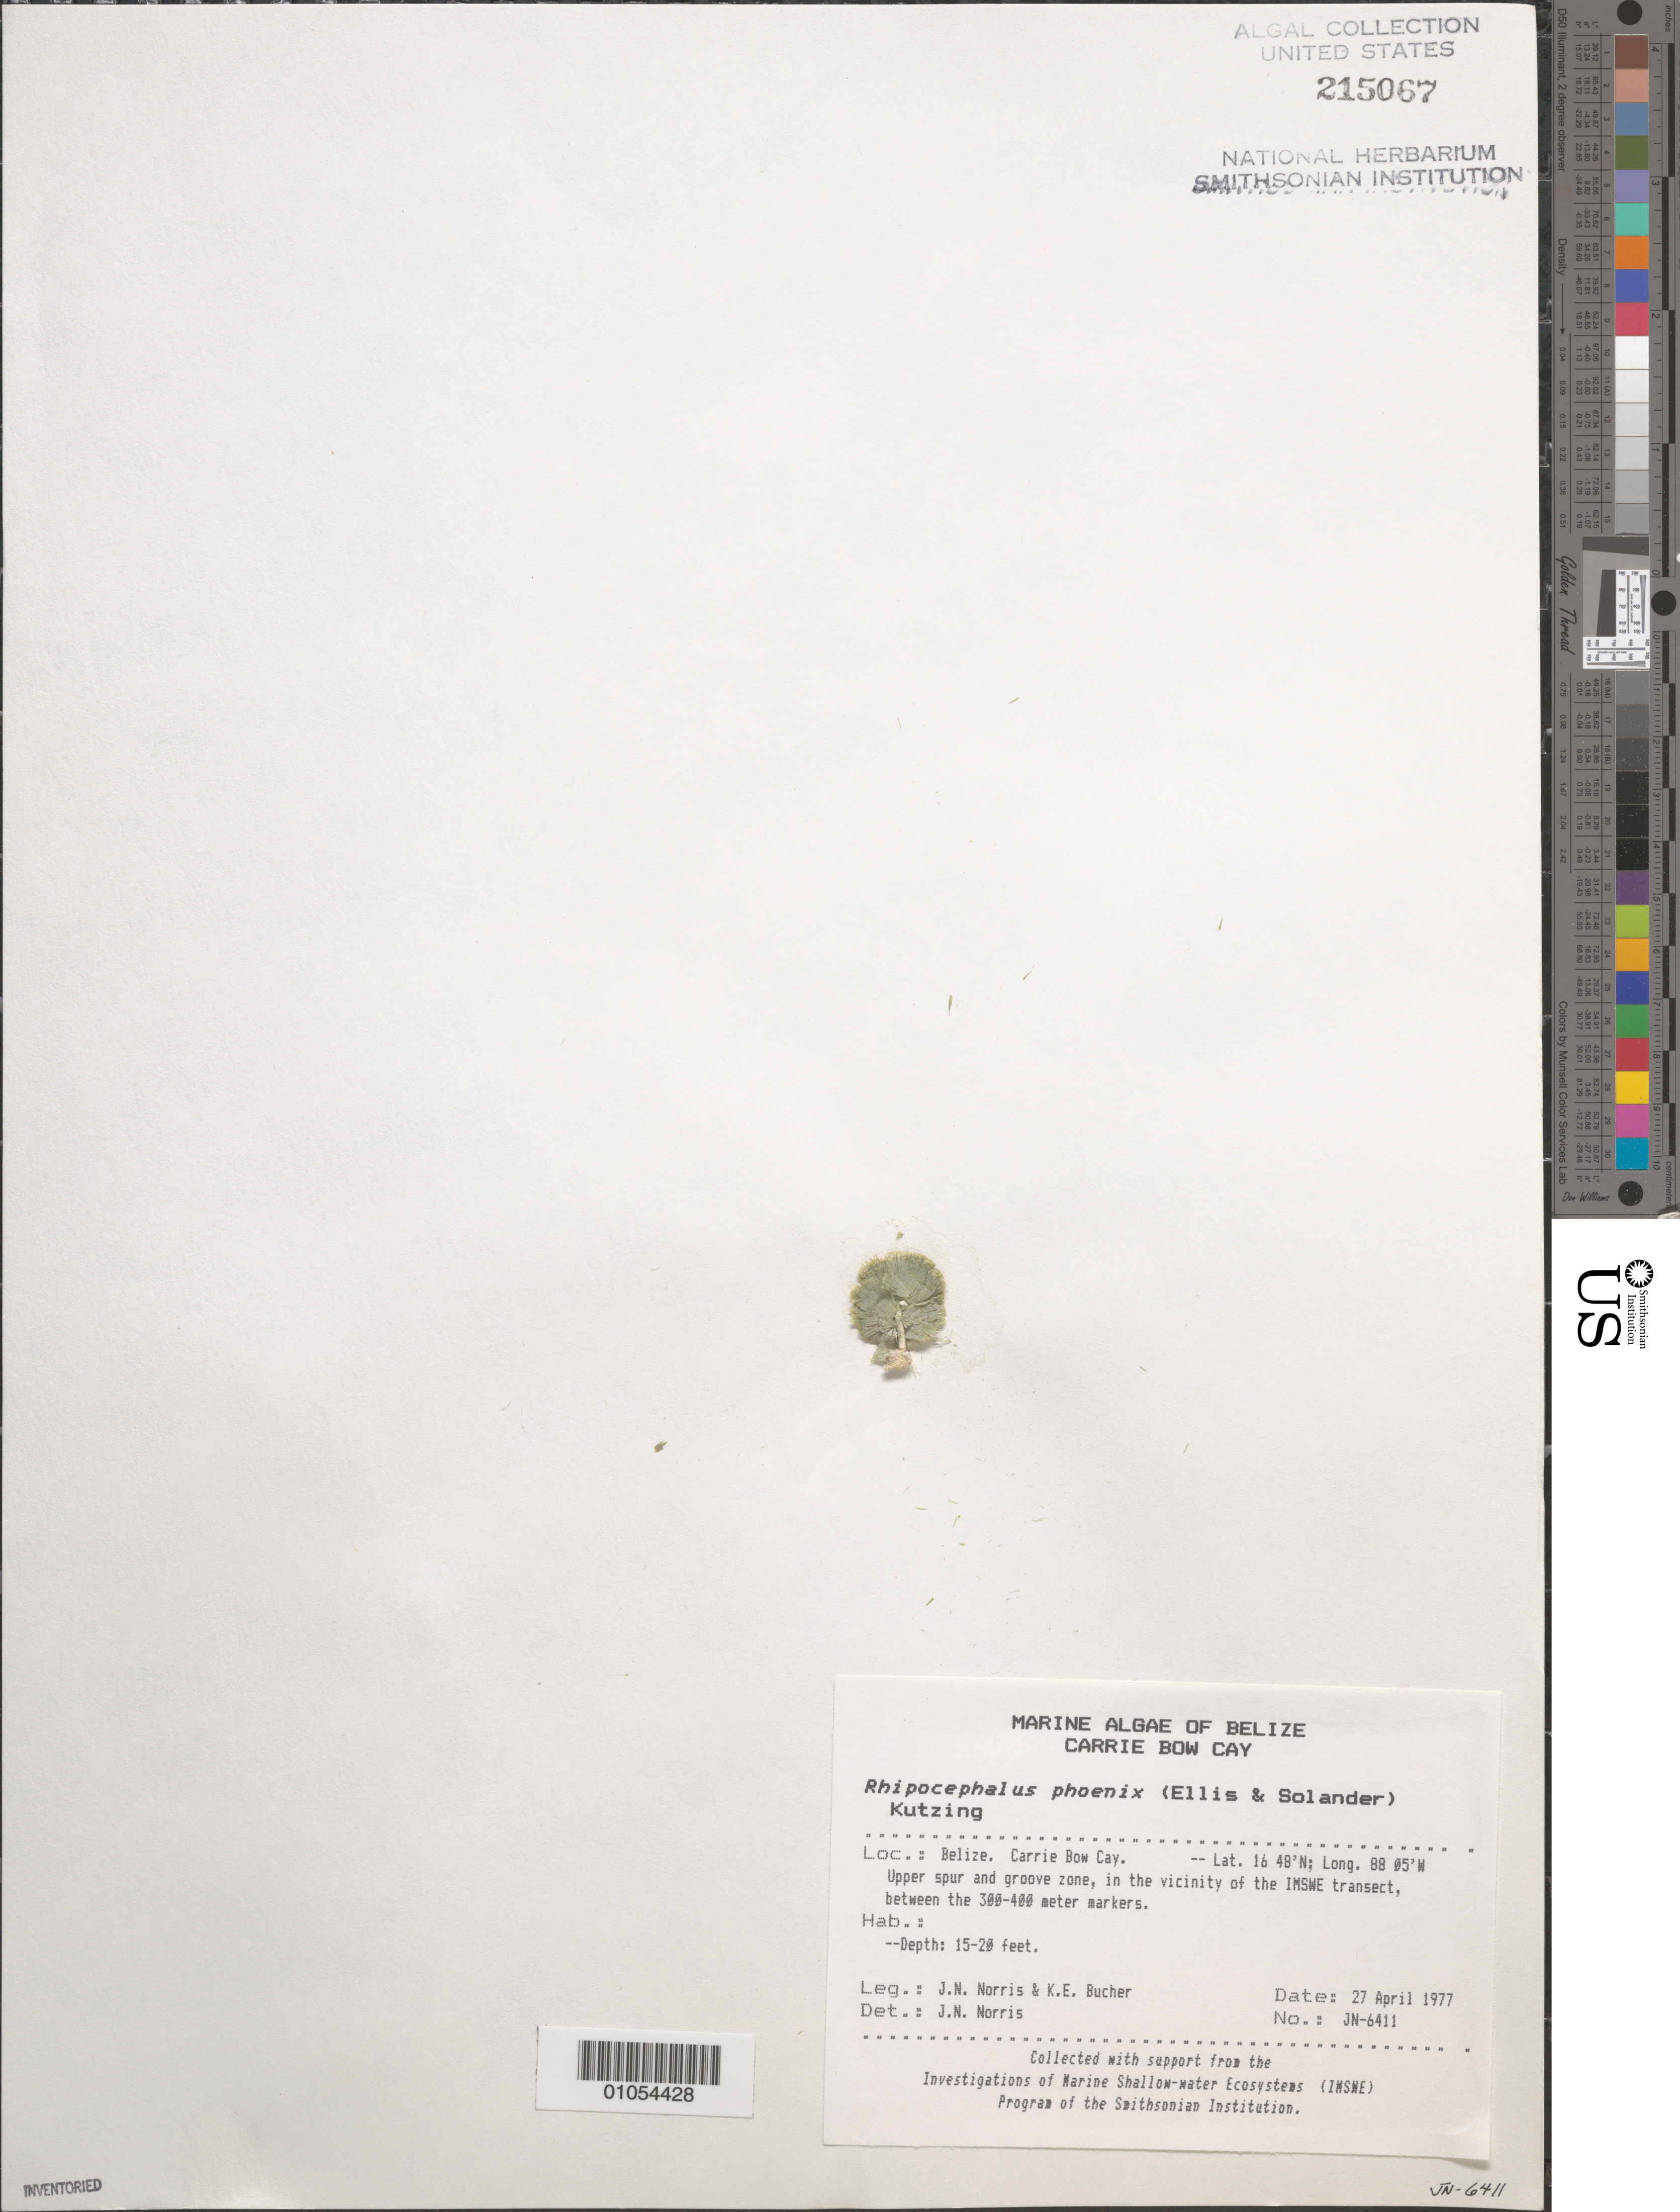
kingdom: Plantae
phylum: Chlorophyta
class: Ulvophyceae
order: Bryopsidales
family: Udoteaceae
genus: Rhipocephalus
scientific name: Rhipocephalus phoenix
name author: (J. Ellis & Sol.) Kütz.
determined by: Norris, James N.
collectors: J. N. Norris & K. E. Bucher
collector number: JN-6411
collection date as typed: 27 Apr 1977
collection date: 1977-04-27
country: Belize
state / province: Stann Creek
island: Carrie Bow Cay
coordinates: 16 48'N, 88 05'W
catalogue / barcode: US 215067